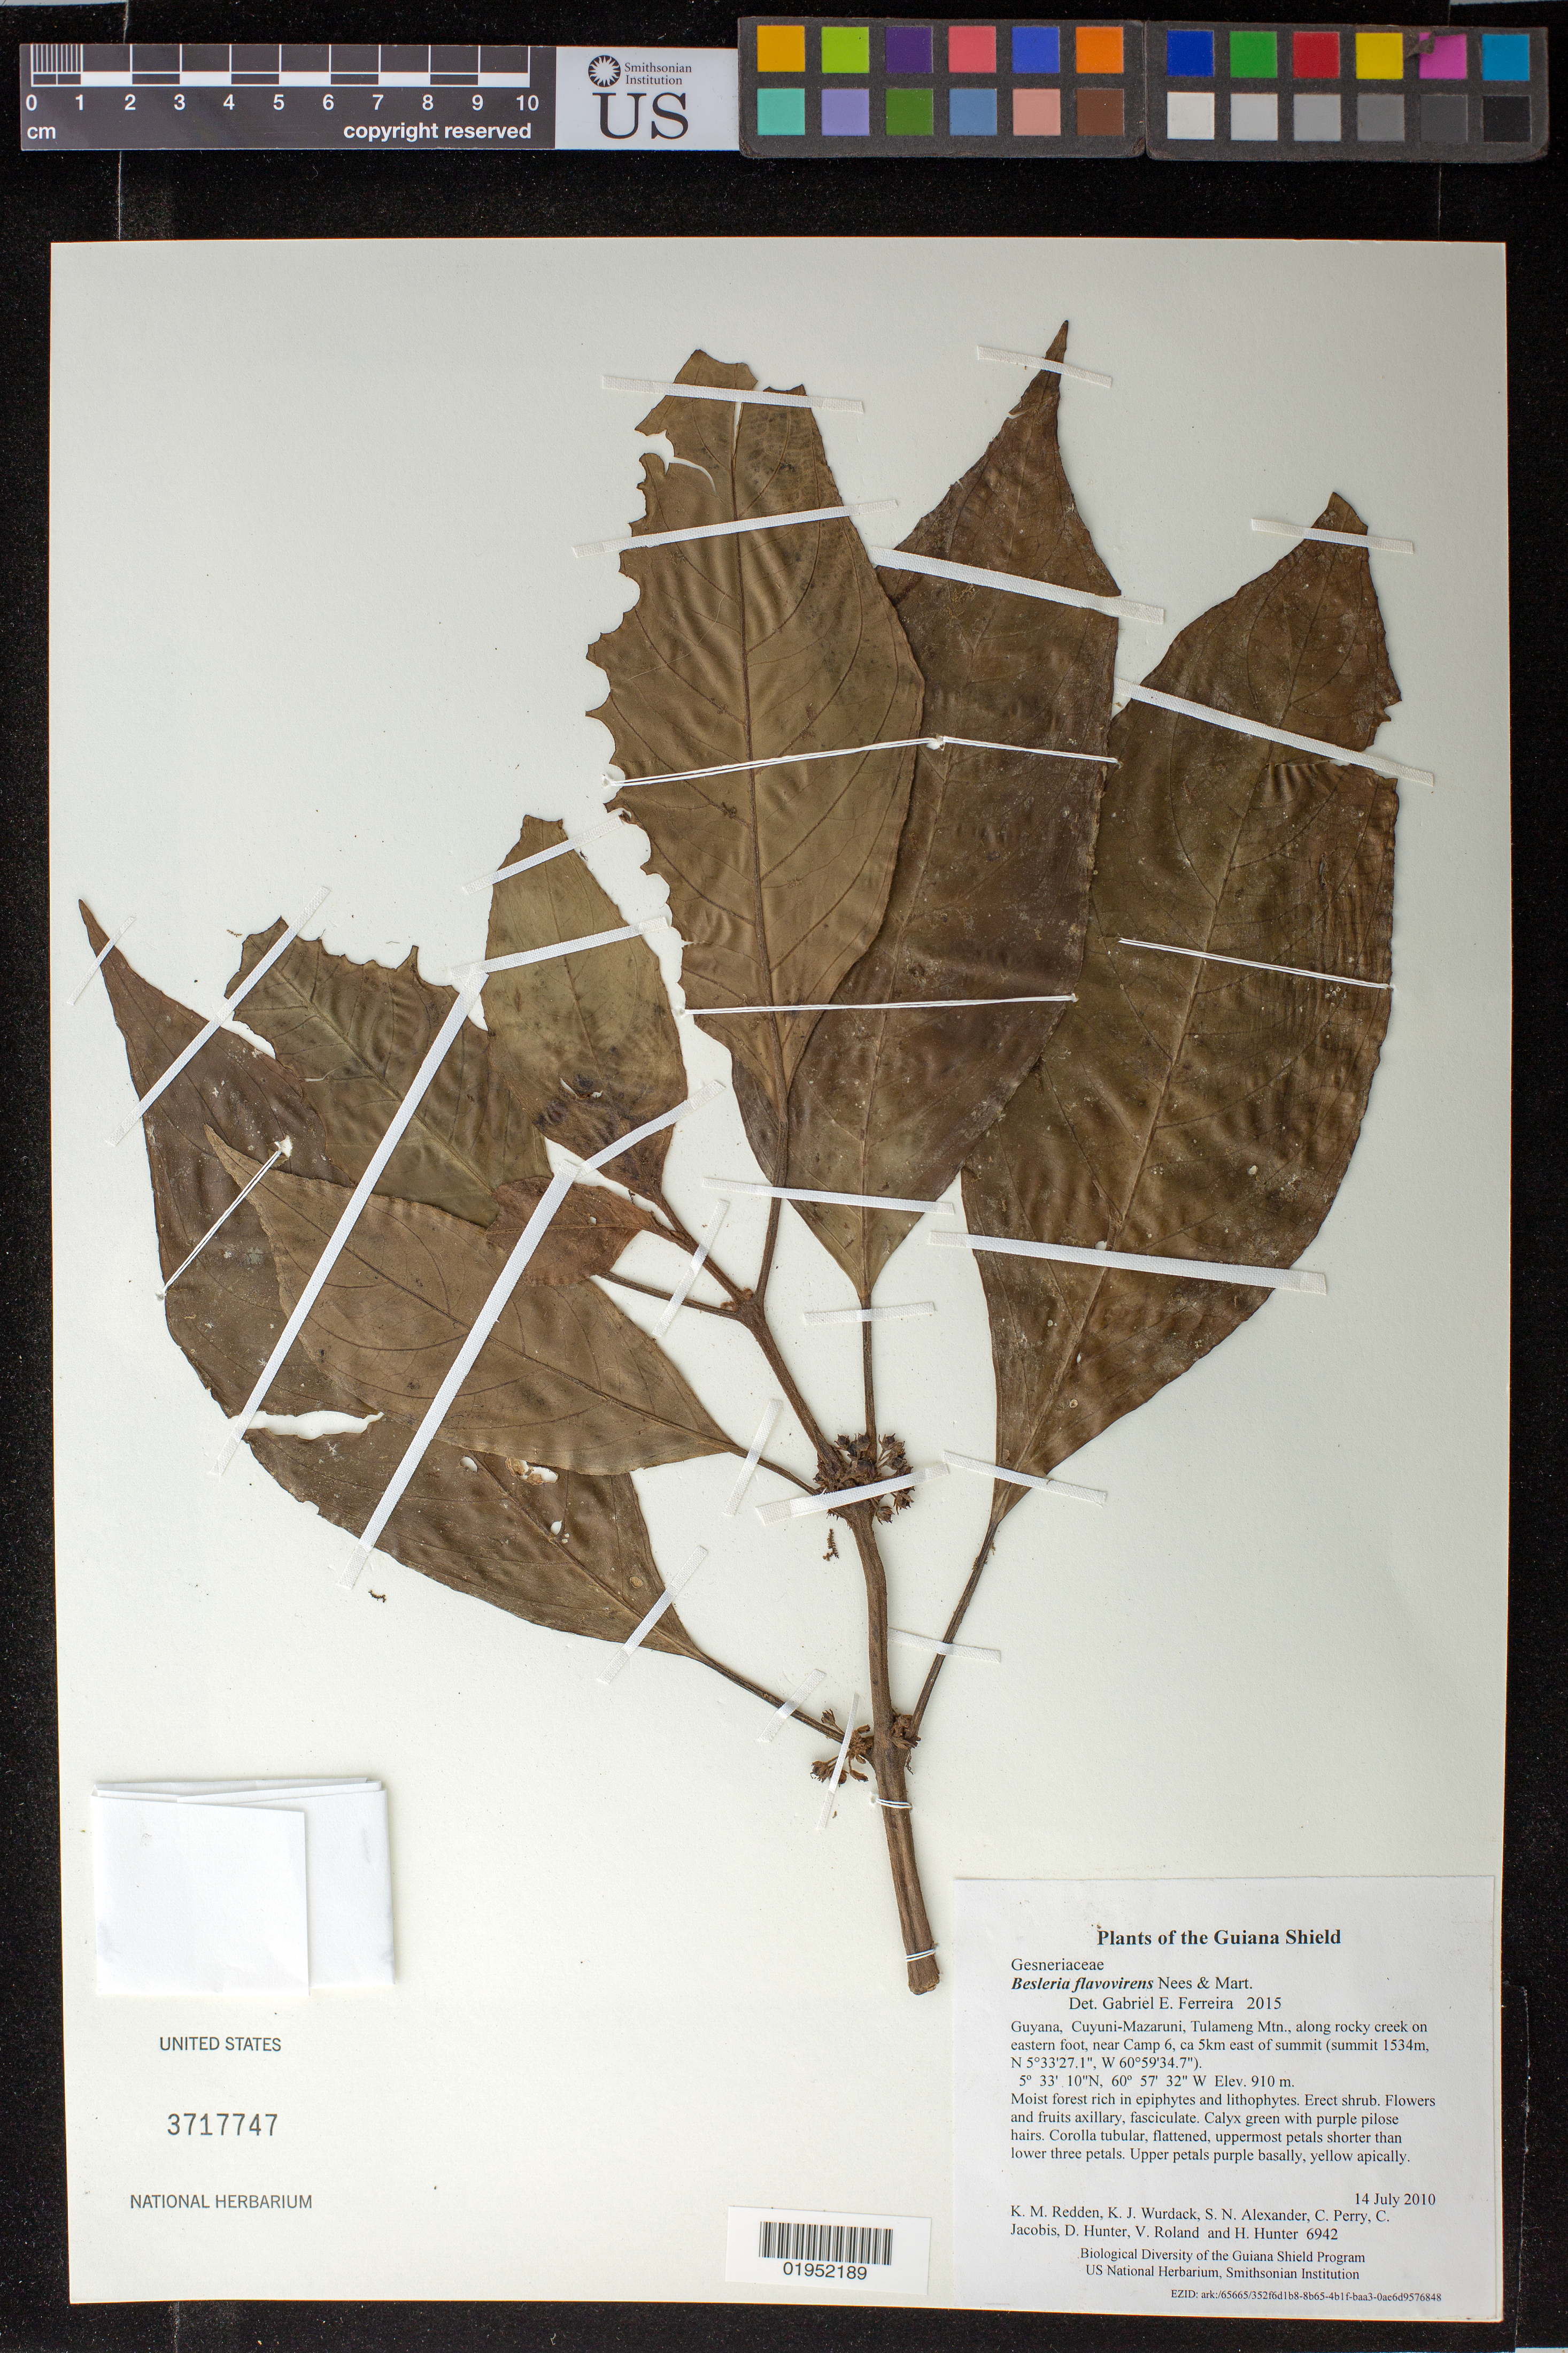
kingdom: Plantae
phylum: Tracheophyta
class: Magnoliopsida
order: Lamiales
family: Gesneriaceae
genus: Besleria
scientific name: Besleria flavovirens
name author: Nees & Mart.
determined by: Ferreira, G. E.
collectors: K. M. Redden, K. Wurdack, S. N. Alexander, C. Perry, C. Jacobis, D. Hunter, V. Roland & H. Hunter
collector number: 6942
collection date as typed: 14 July 2010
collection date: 2010-07-14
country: Guyana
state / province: Cuyuni-Mazaruni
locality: Tulameng Mtn., along rocky creek on eastern foot, near Camp 6, ca 5km east of summit (summit 1534m, N 5°33'27.1", W 60°59'34.7")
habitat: Moist forest rich in epiphytes and lithophytes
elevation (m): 910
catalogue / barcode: US 3717747